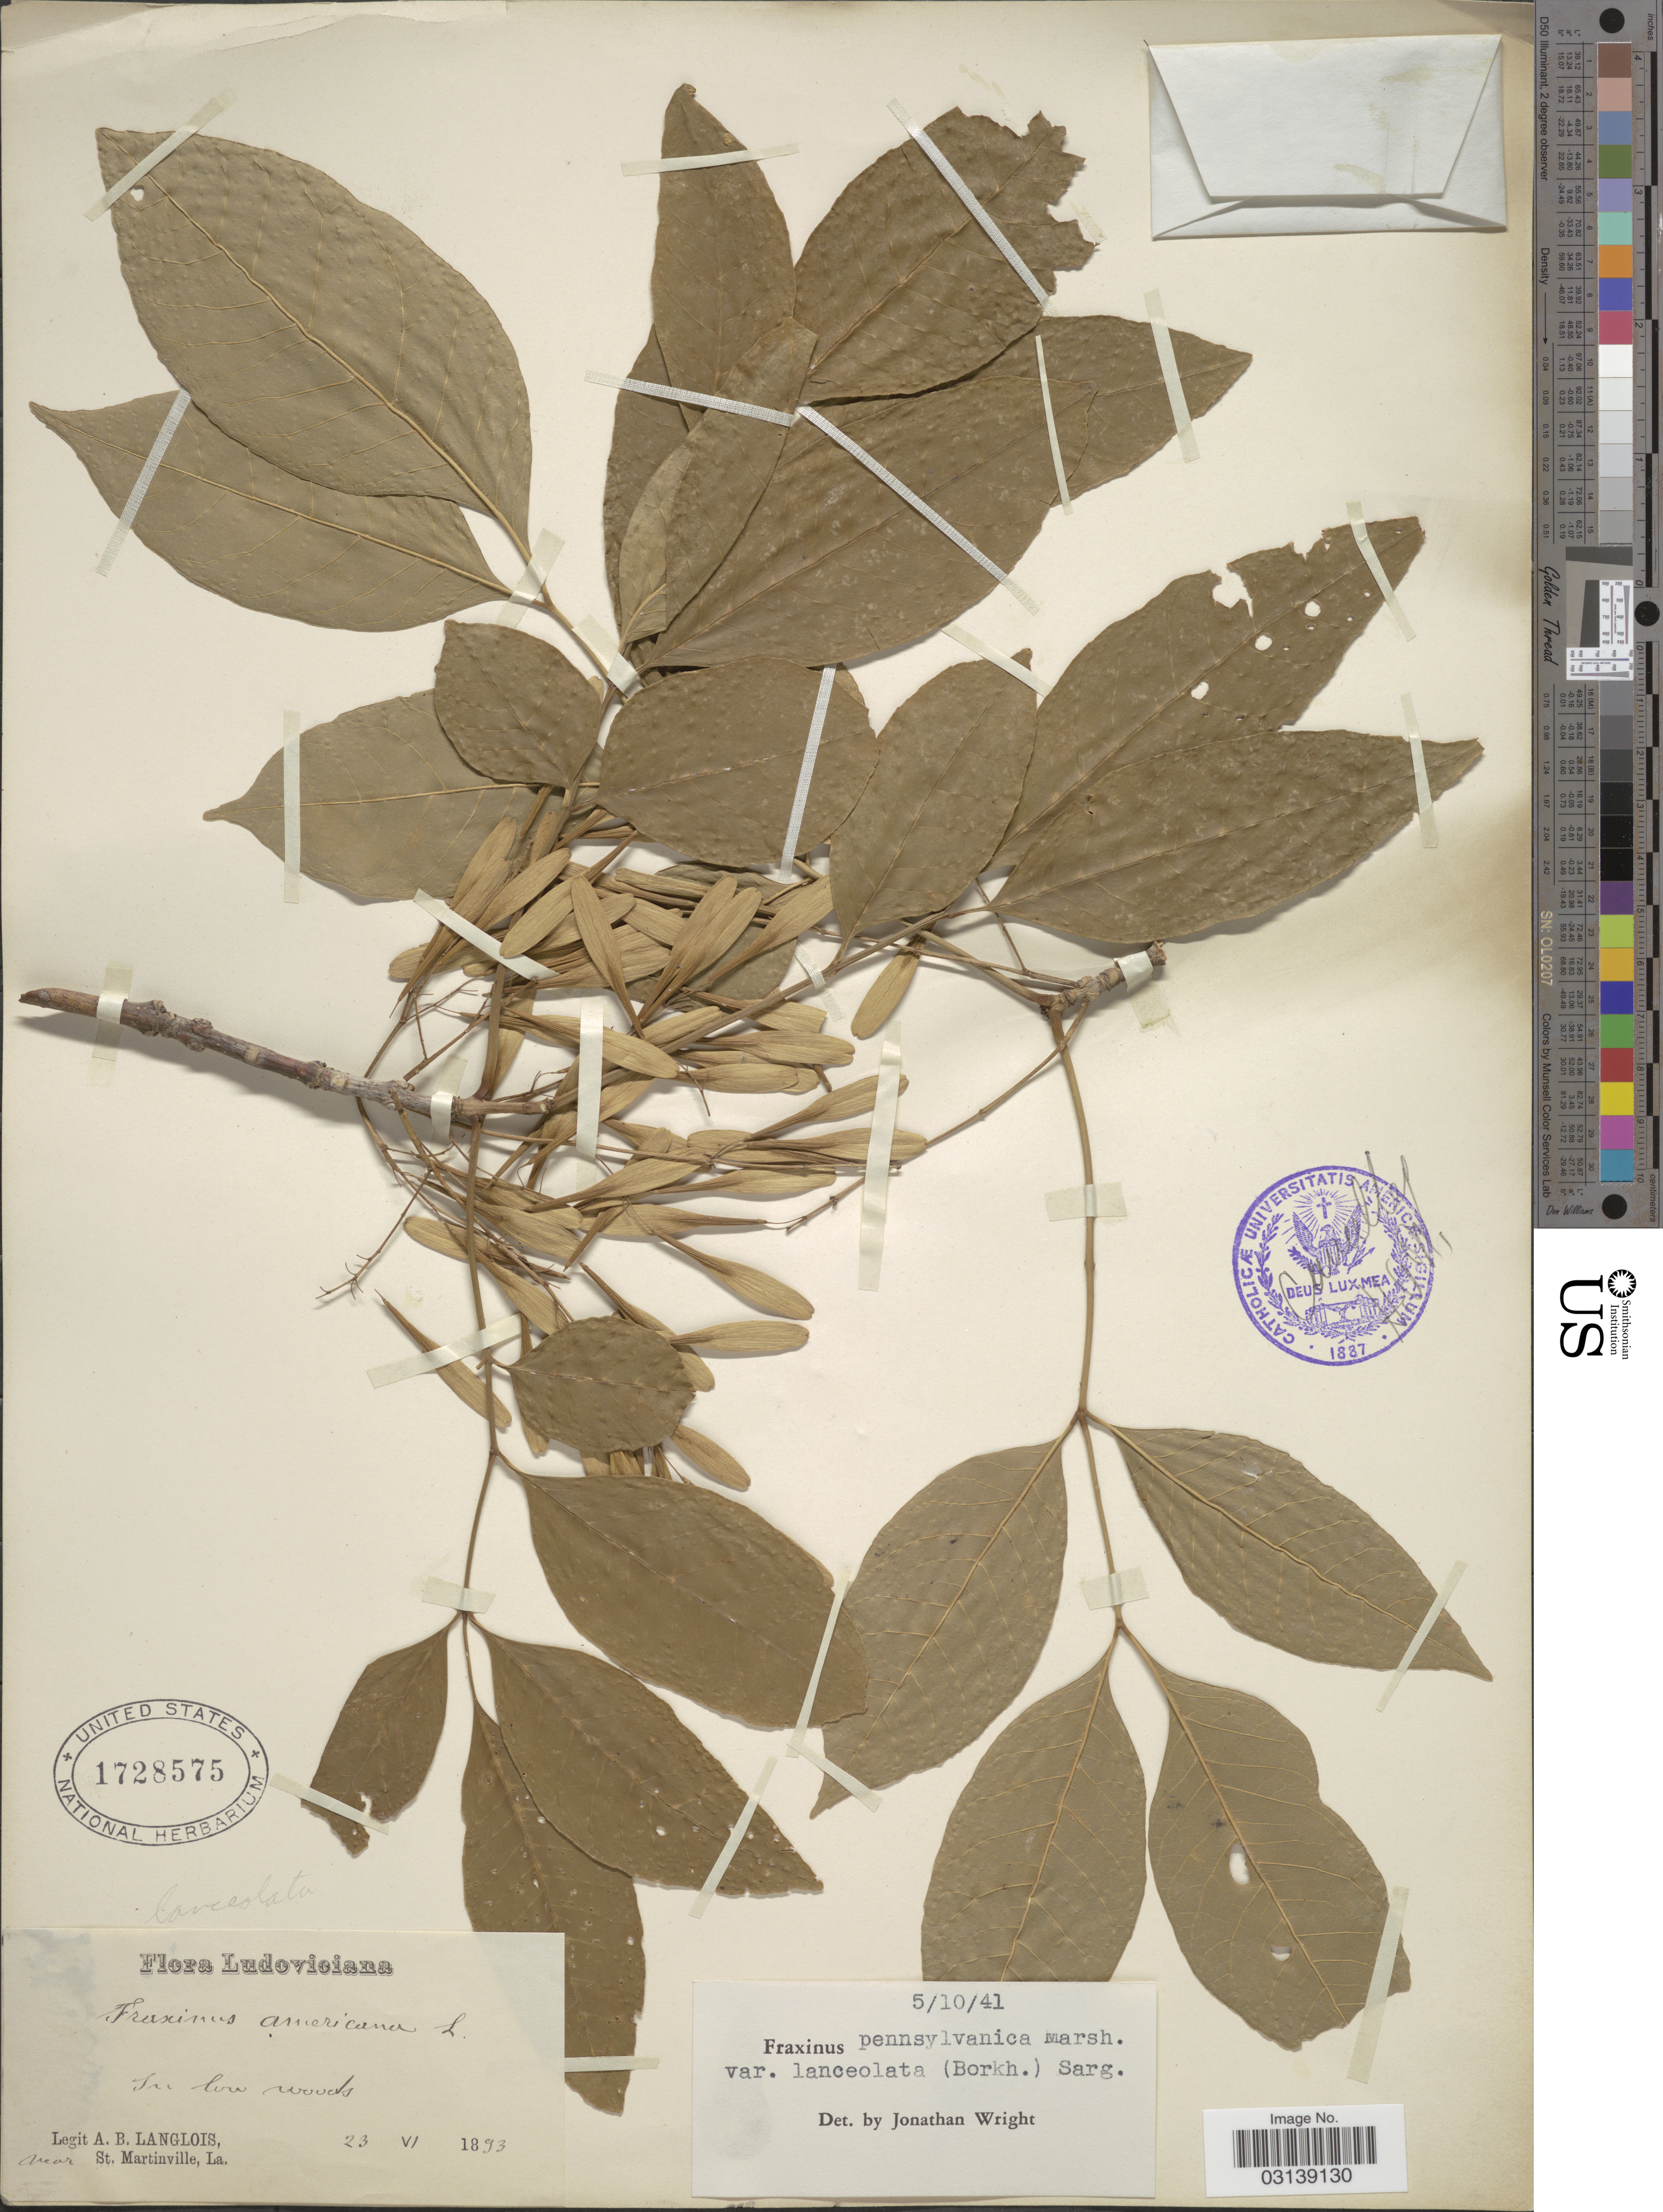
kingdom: Plantae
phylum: Tracheophyta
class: Magnoliopsida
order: Lamiales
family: Oleaceae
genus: Fraxinus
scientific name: Fraxinus pennsylvanica var. lanceolata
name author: Sarg.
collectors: A. Langlois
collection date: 1893-06-23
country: United States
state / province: Louisiana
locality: Ludoviciana. In low woods. Near St. Martinville.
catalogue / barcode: US 1728575